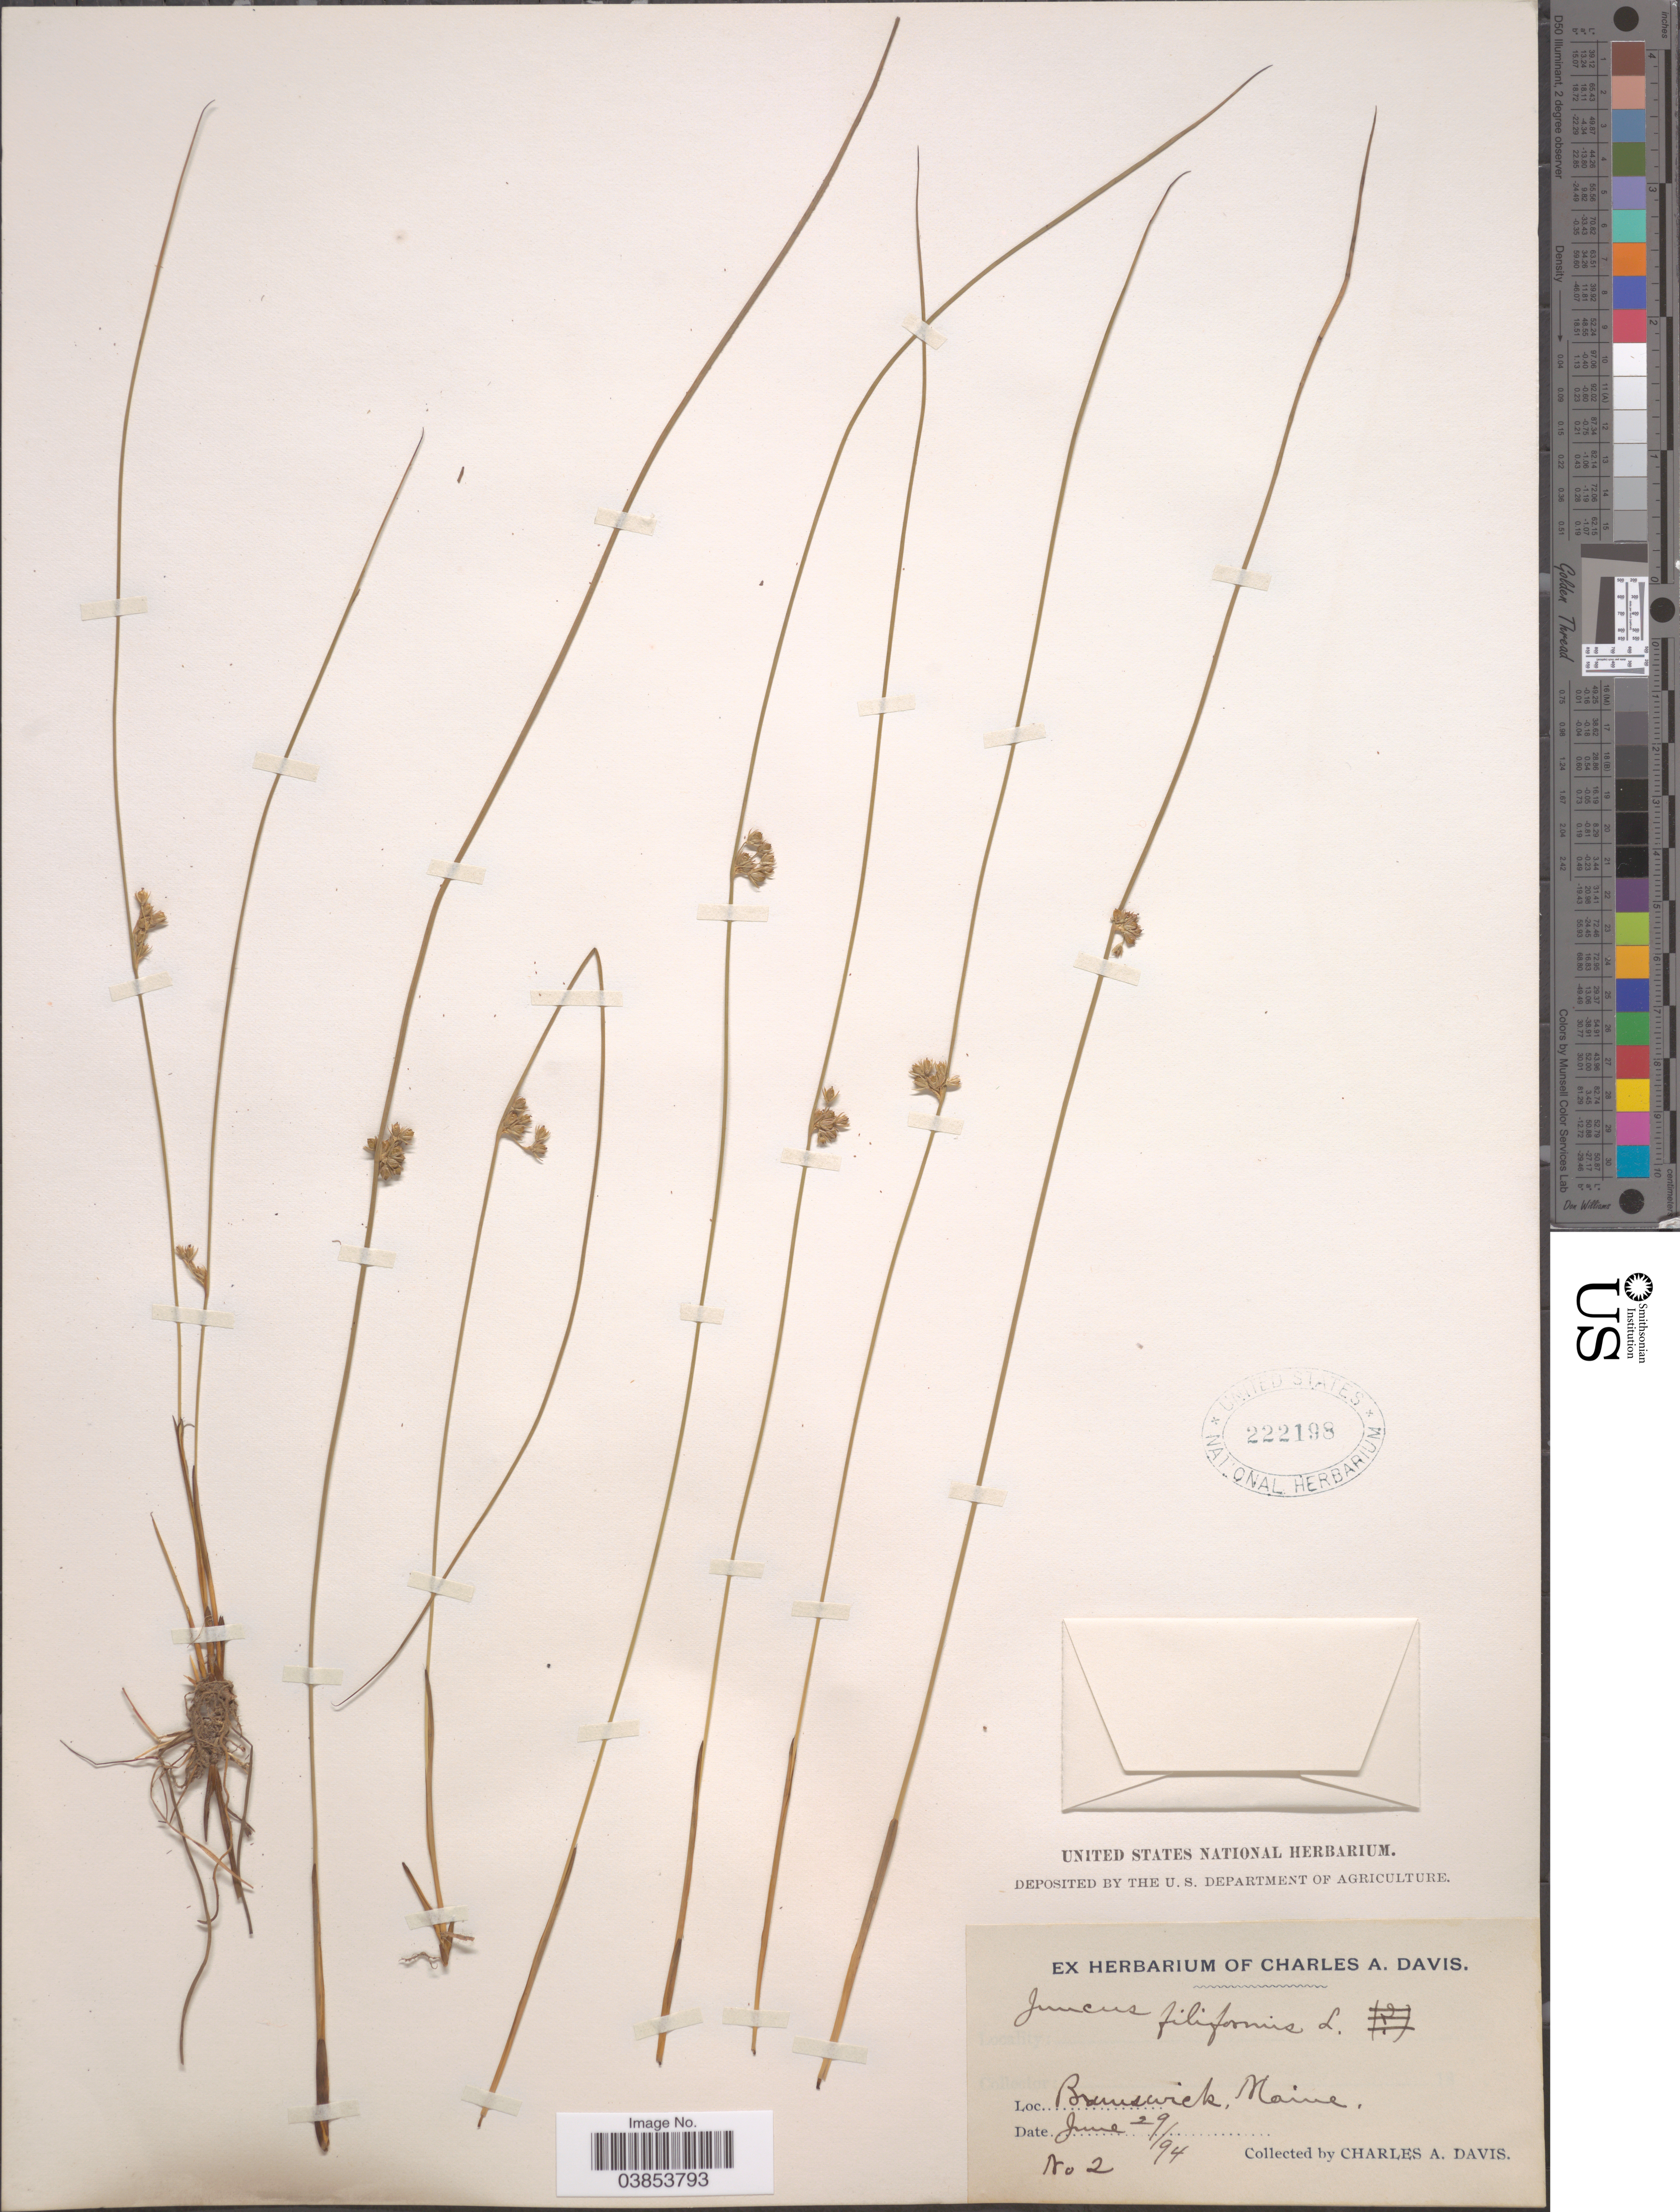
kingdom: Plantae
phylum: Tracheophyta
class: Liliopsida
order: Poales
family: Juncaceae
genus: Juncus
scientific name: Juncus filiformis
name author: L.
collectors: C. Davis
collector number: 2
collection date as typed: Transcribed d/m/y: 29/6/94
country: United States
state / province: Maine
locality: Brunswick.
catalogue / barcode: US 222198